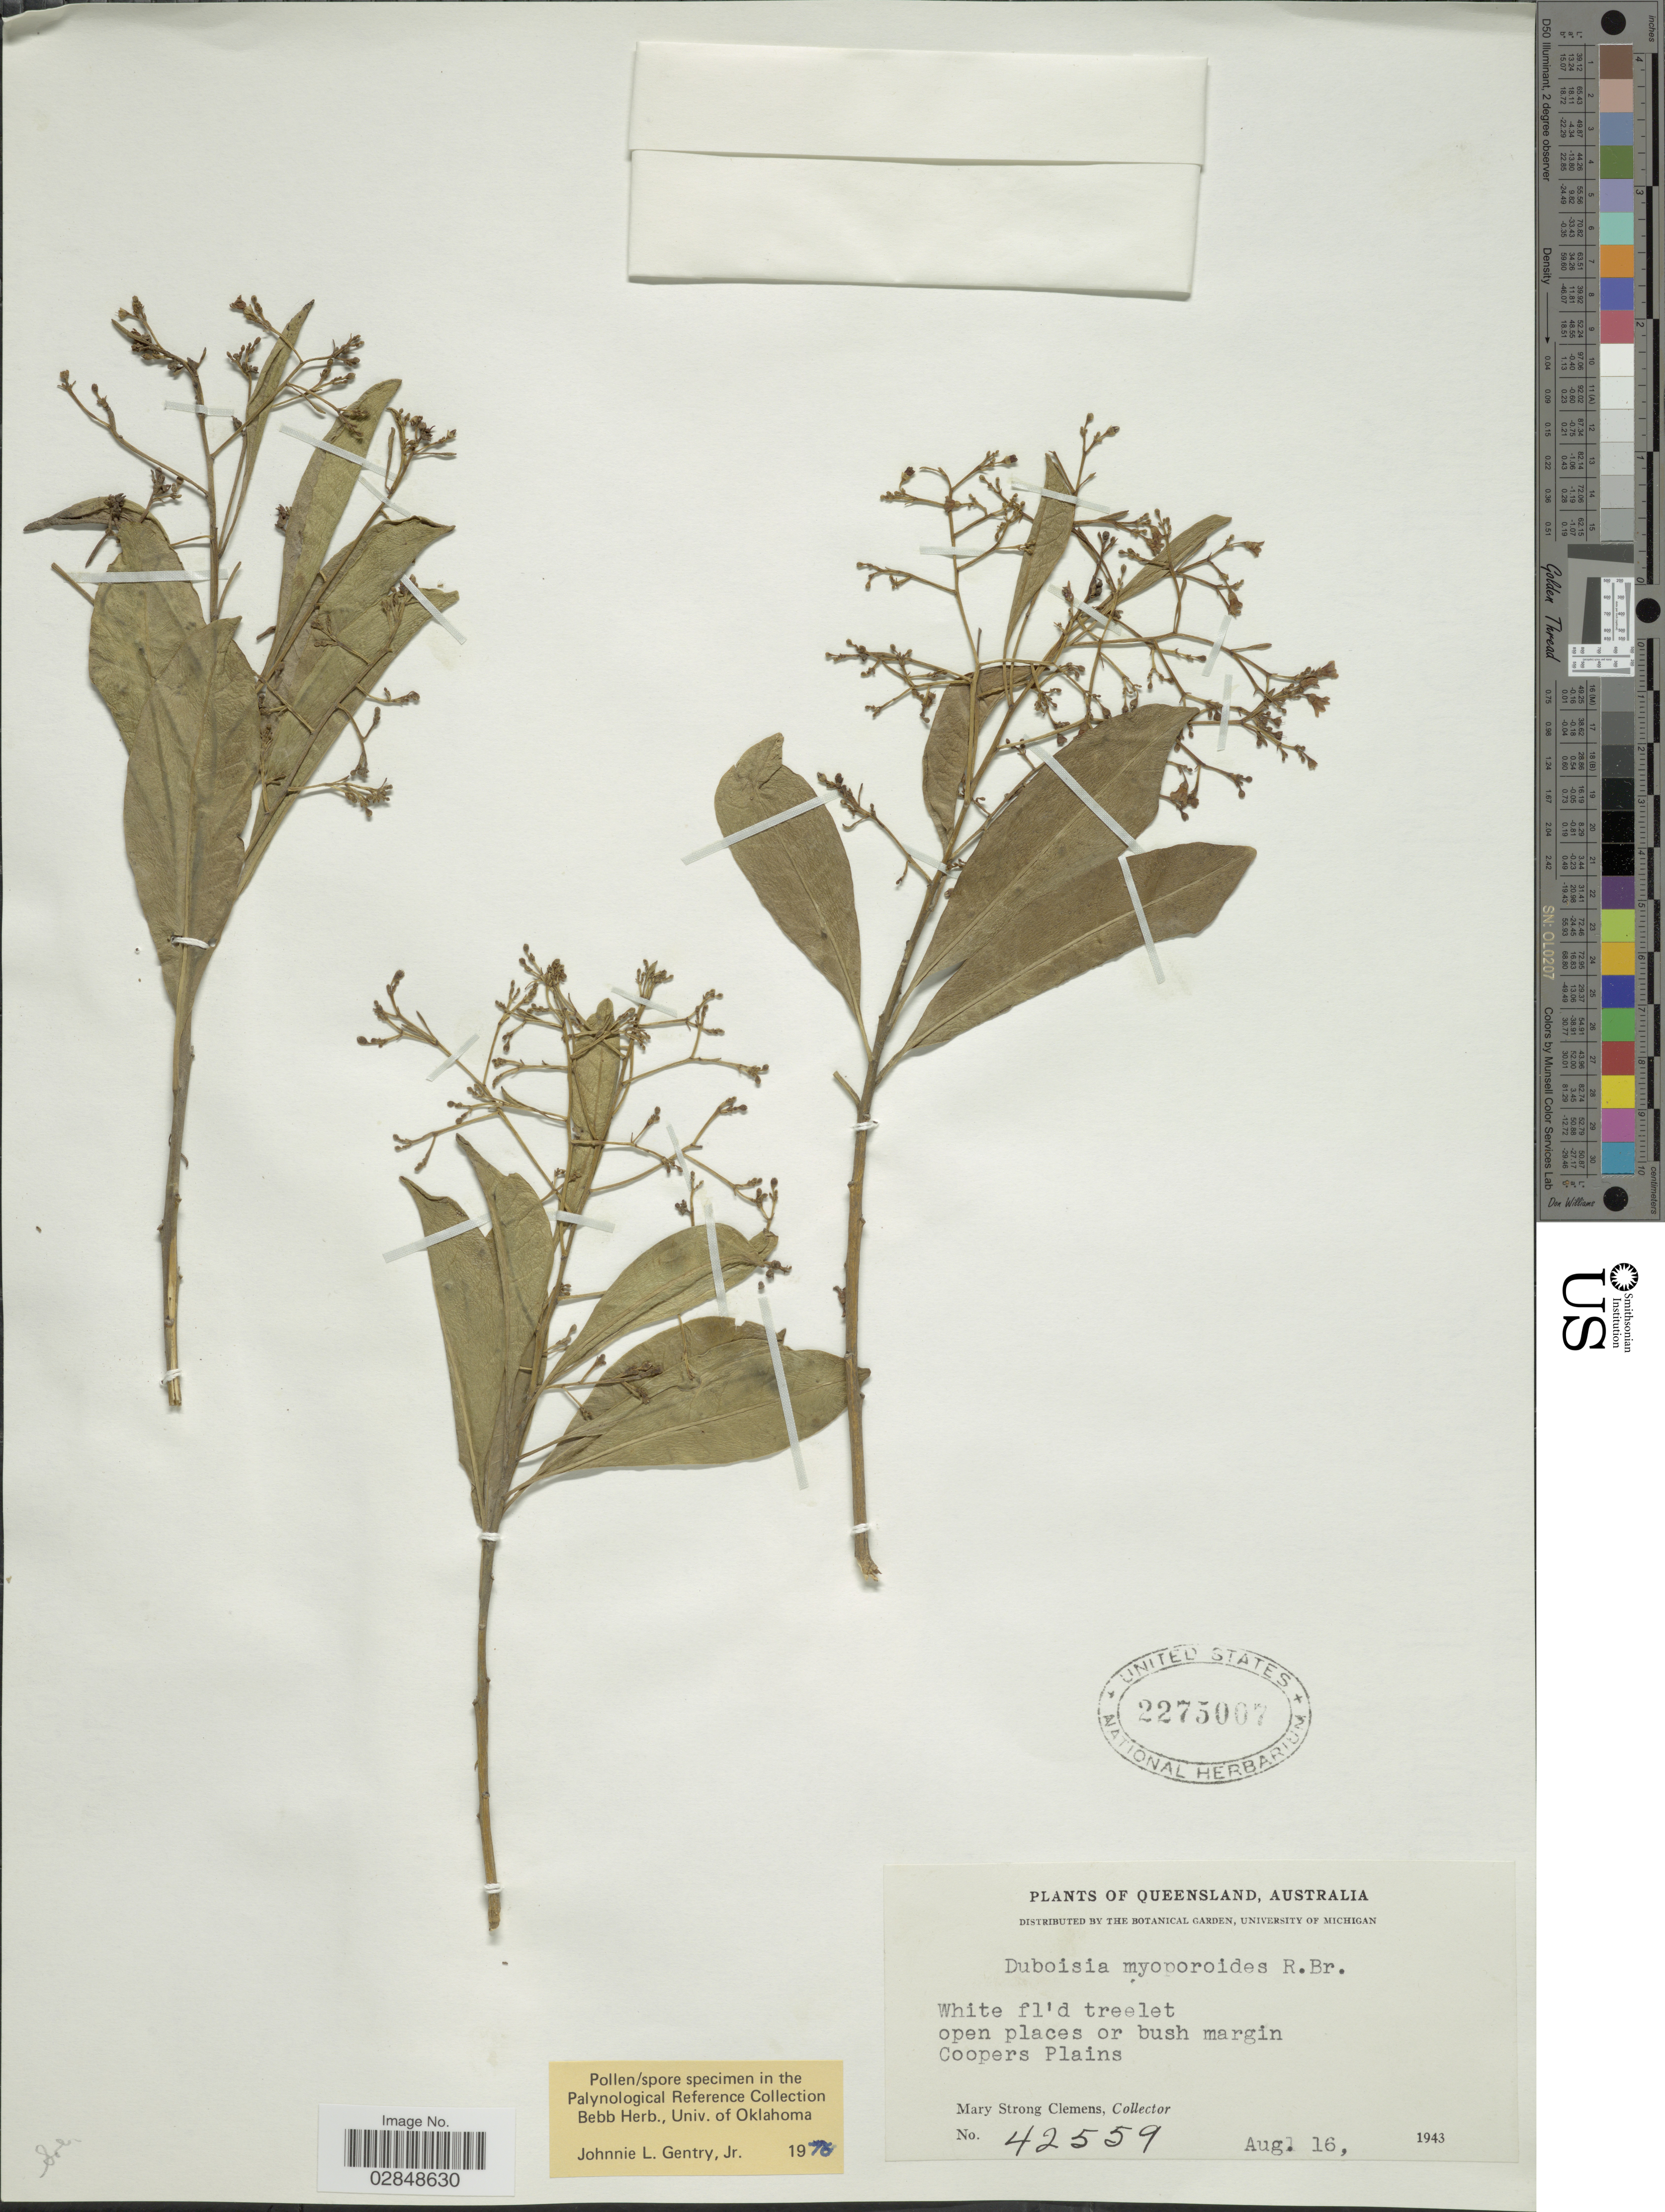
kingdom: Plantae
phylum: Tracheophyta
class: Magnoliopsida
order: Solanales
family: Solanaceae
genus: Duboisia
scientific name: Duboisia myoporoides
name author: R. Br.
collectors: M. S. Clemens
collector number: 42559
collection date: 1943-08-16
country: Australia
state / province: Queensland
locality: Coopers Plain.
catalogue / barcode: US 2275007